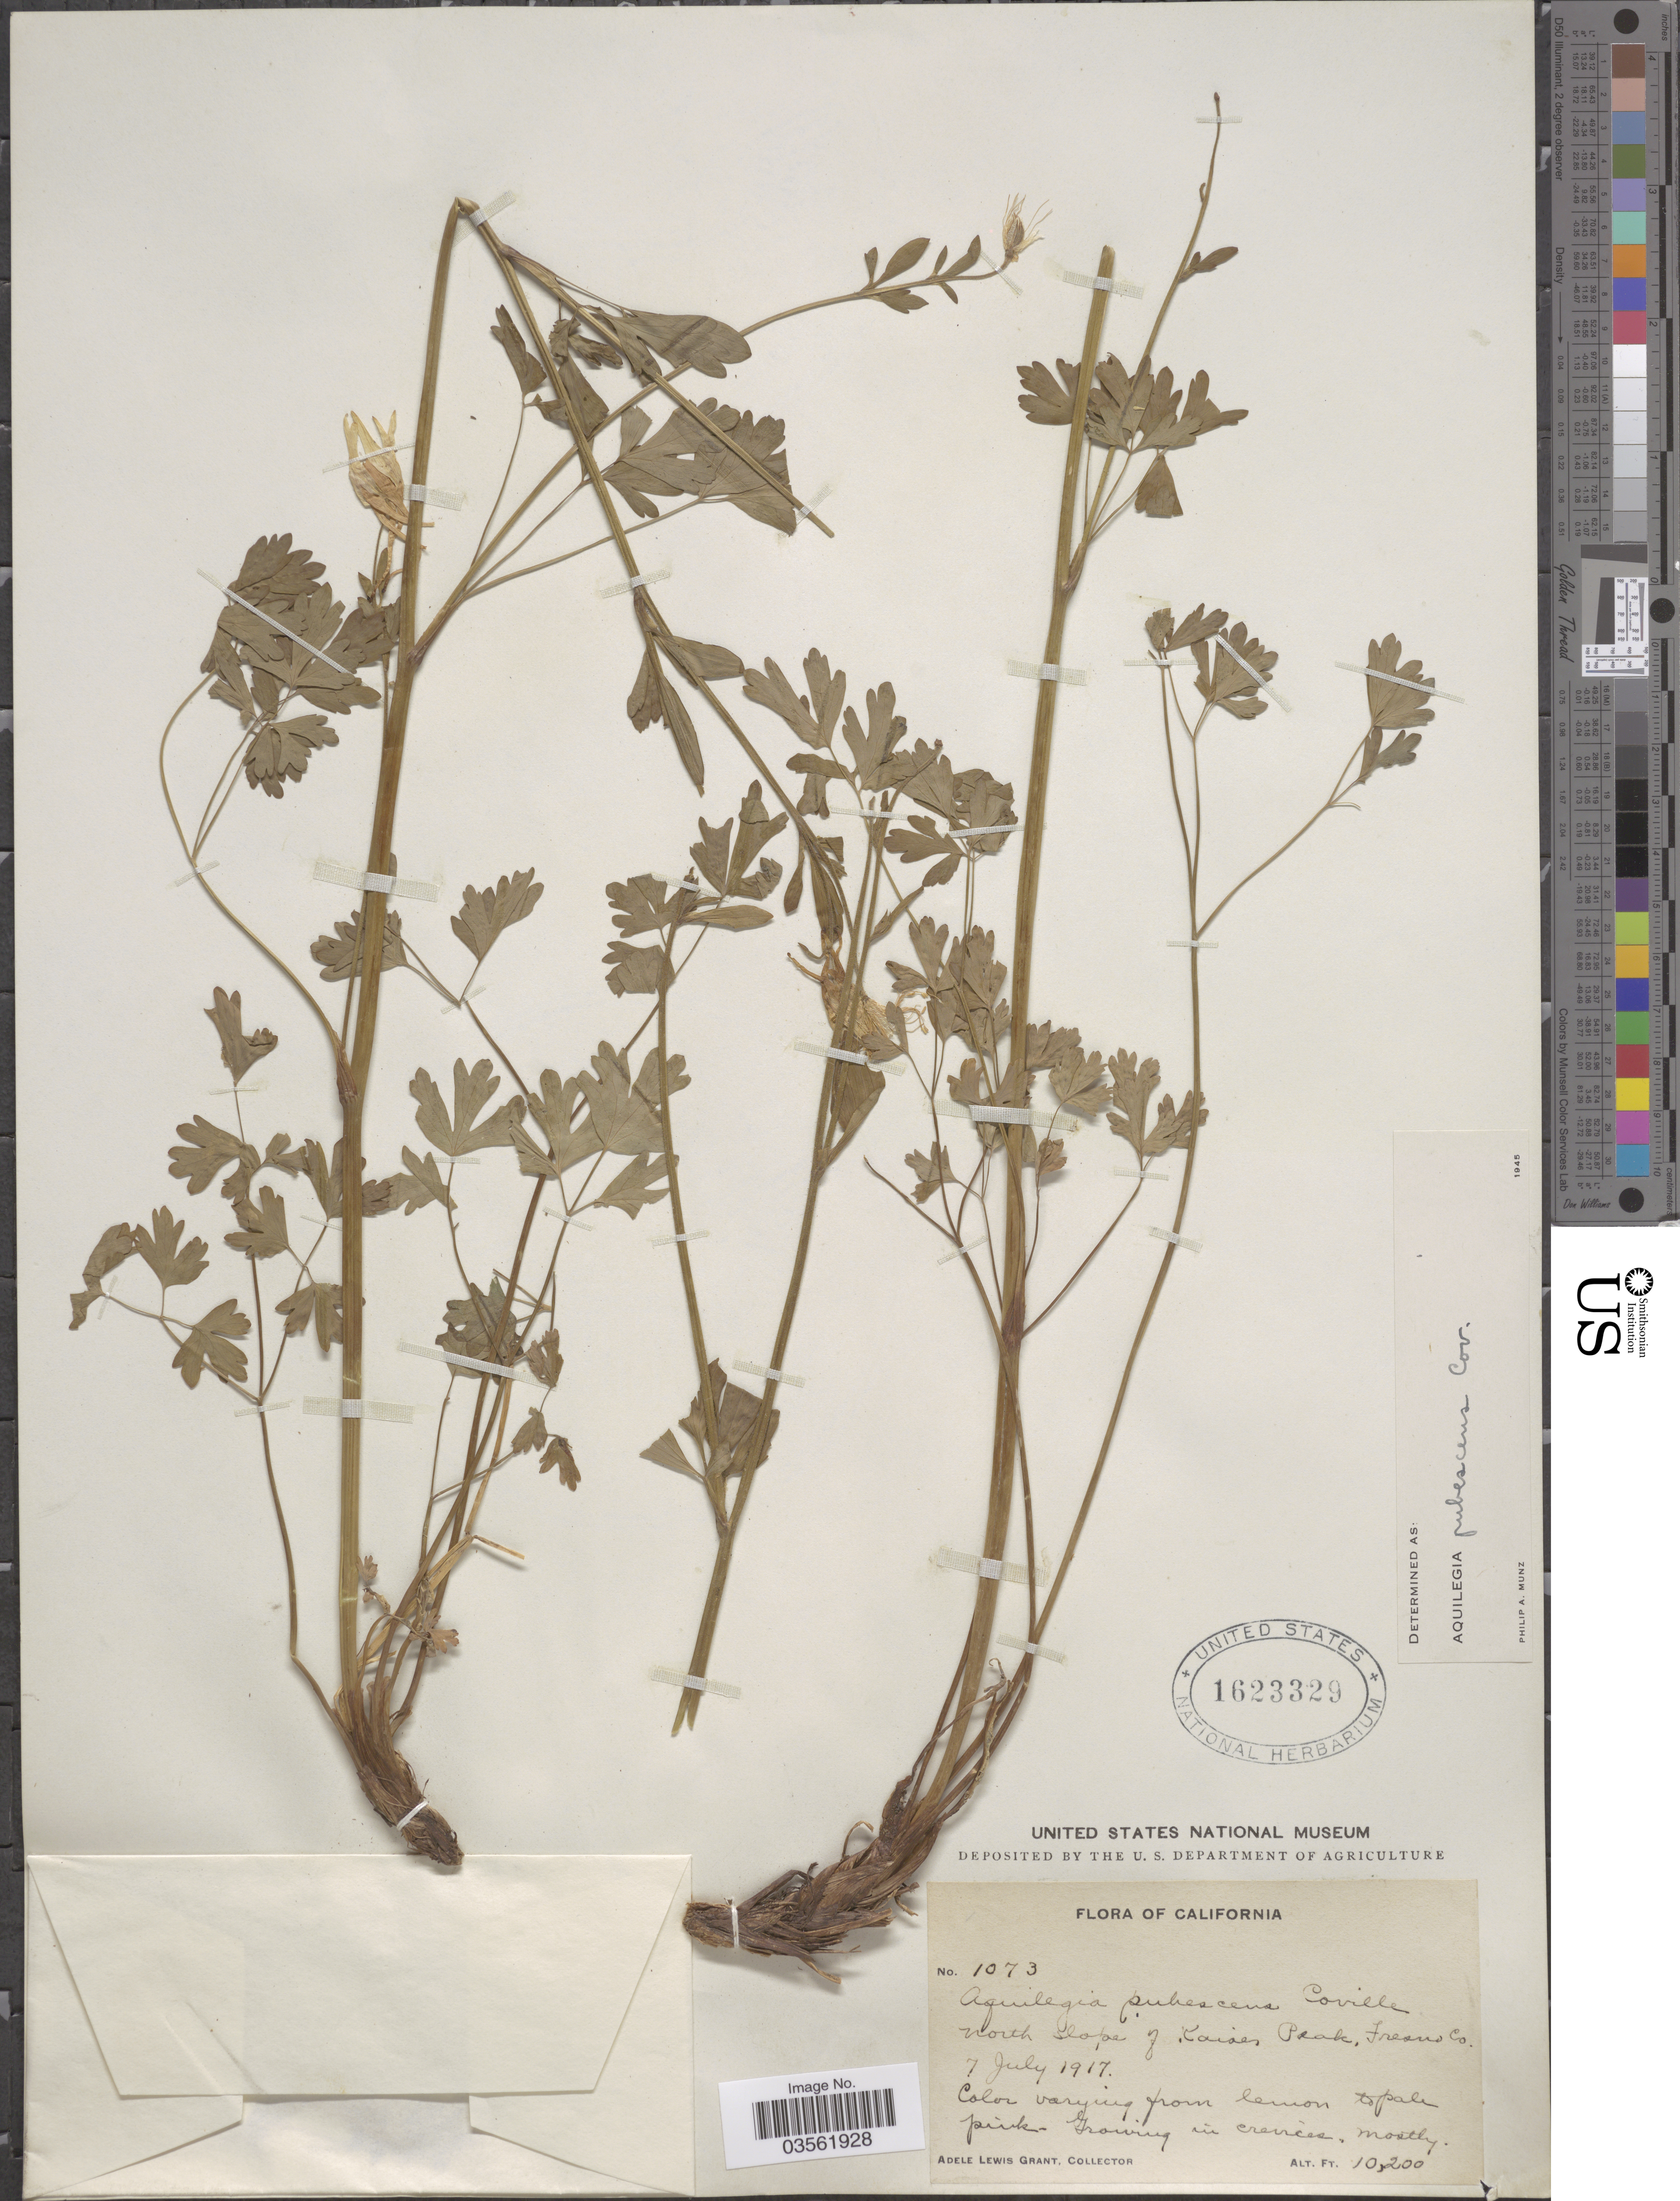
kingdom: Plantae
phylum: Tracheophyta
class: Magnoliopsida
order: Ranunculales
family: Ranunculaceae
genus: Aquilegia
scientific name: Aquilegia pubescens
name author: Coville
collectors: A. L. Grant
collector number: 1073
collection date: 1917-07-07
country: United States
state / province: California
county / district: Fresno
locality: North slopes of Kaiser Peak, Fresno Co.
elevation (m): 3109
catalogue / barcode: US 1623329